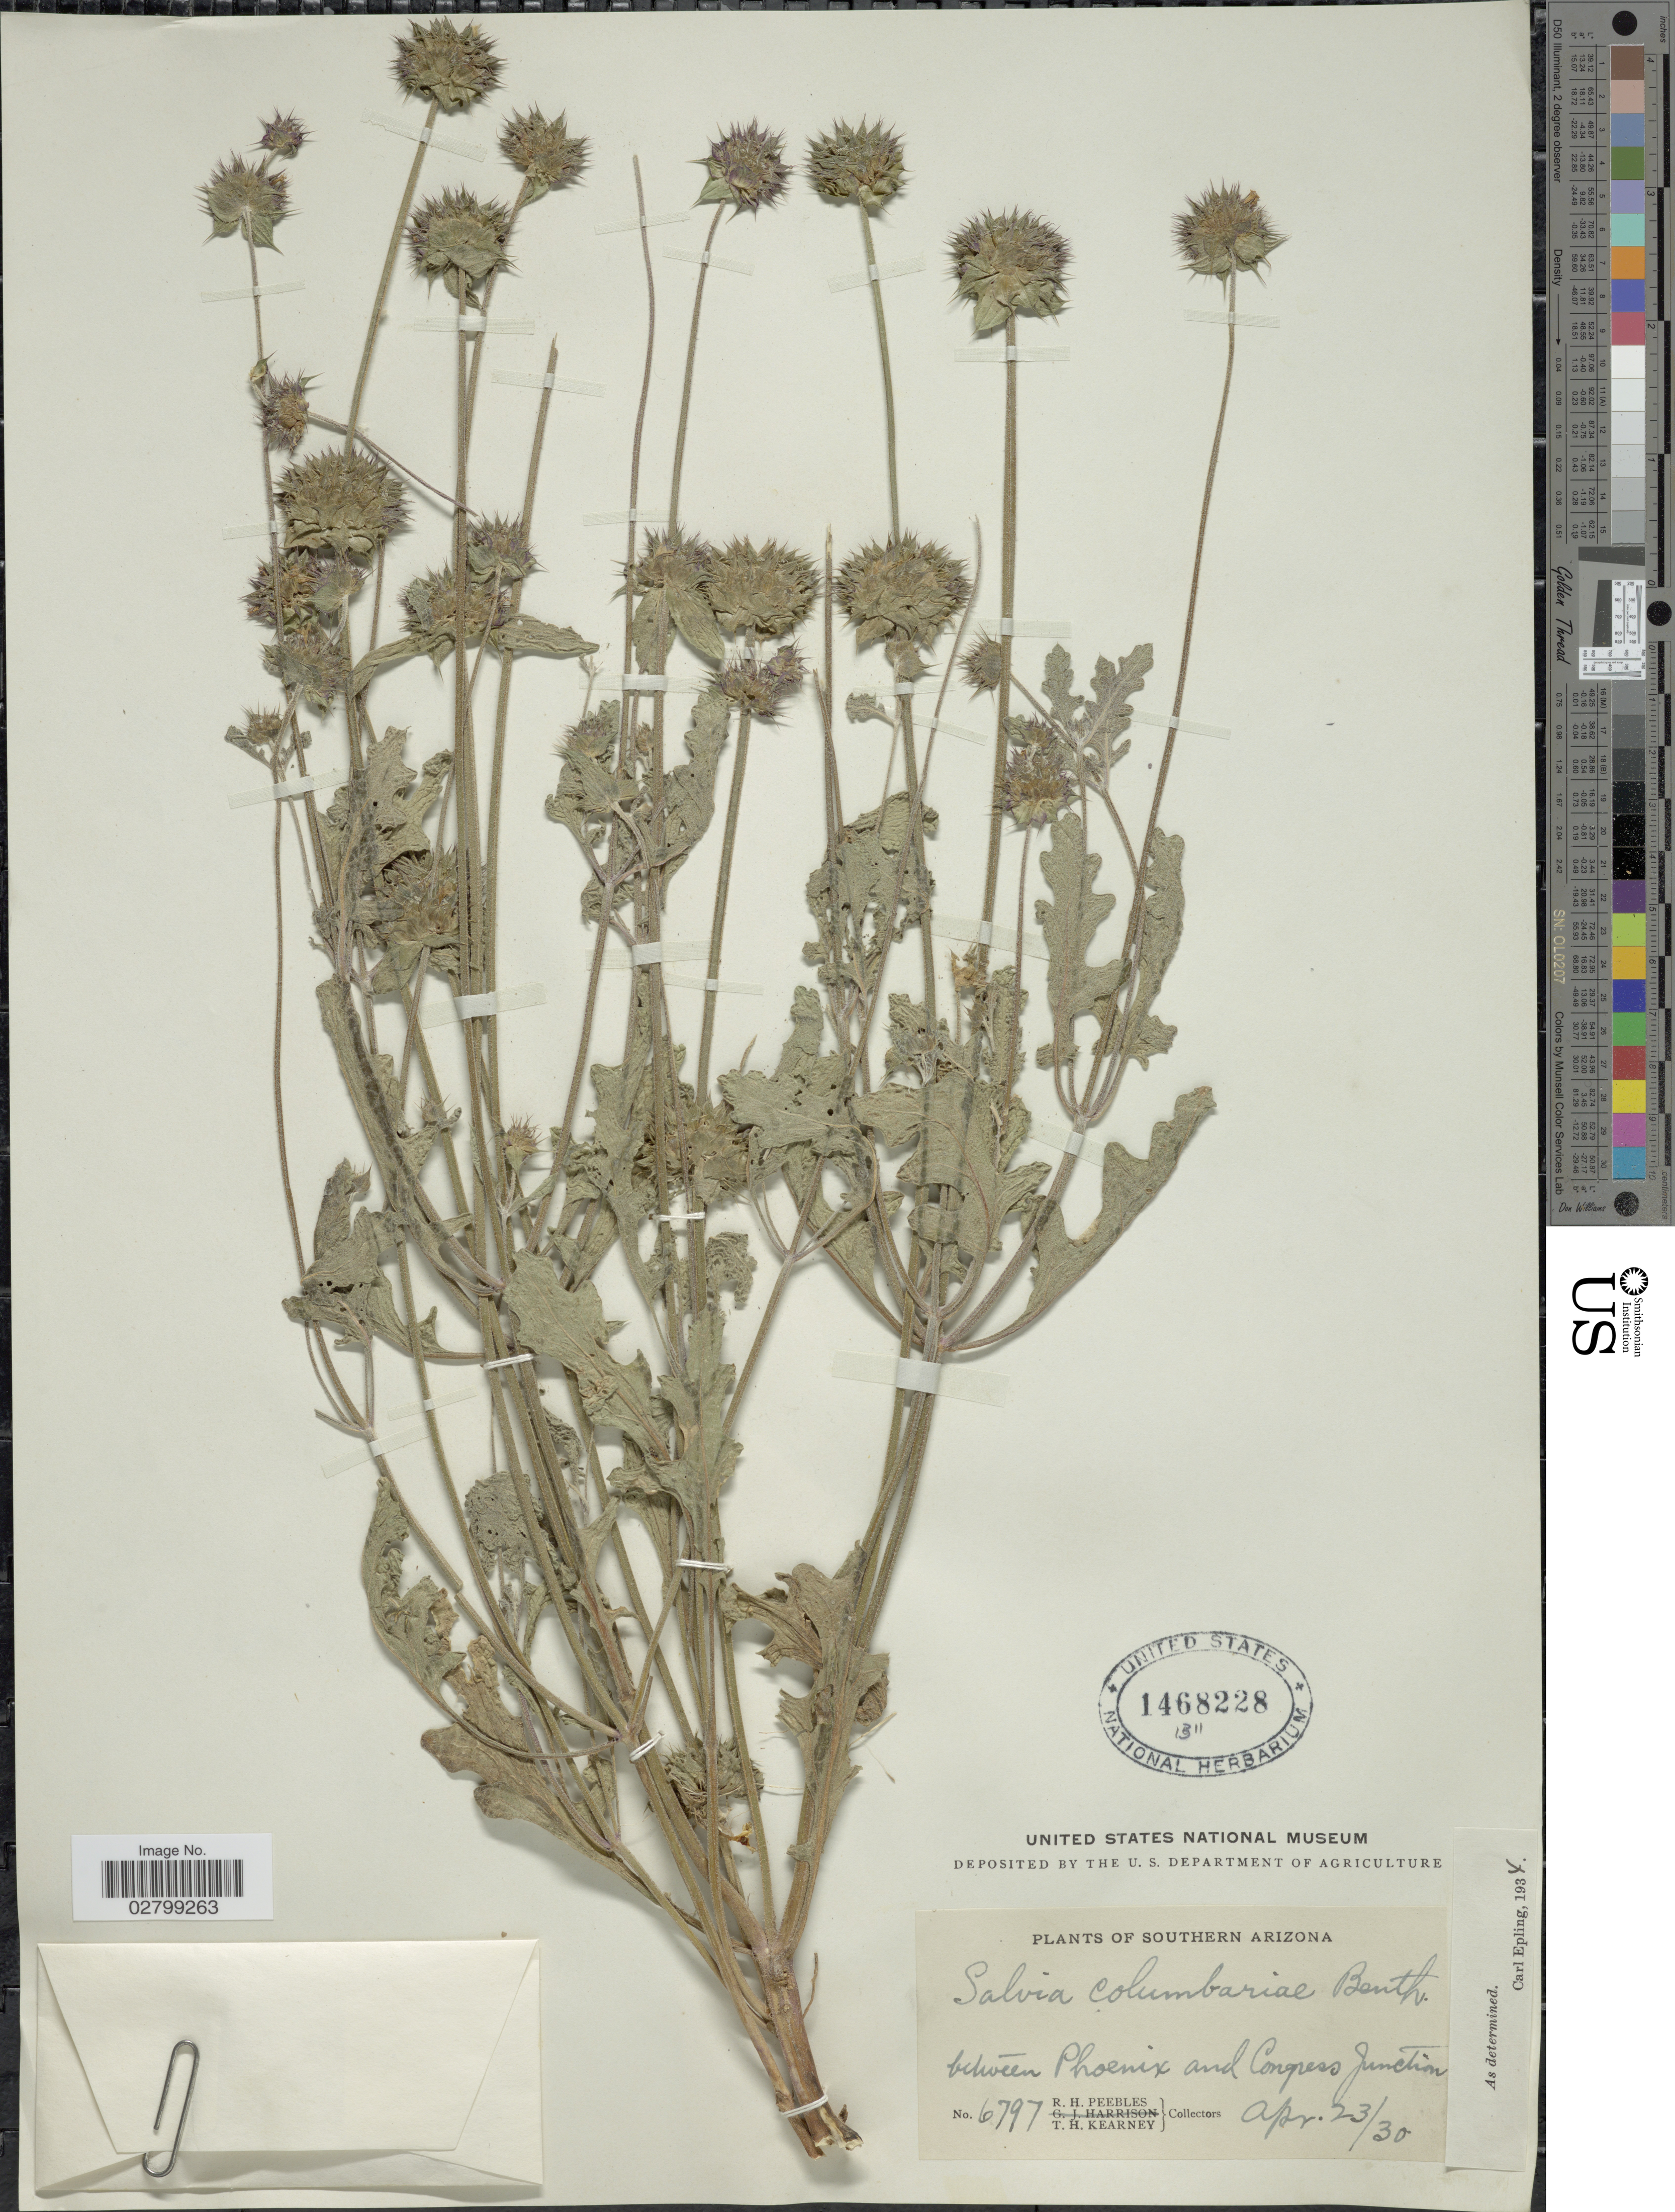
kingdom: Plantae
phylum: Tracheophyta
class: Magnoliopsida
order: Lamiales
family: Lamiaceae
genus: Salvia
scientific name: Salvia columbariae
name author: Benth.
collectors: R. H. Peebles & T. H. Kearney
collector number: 6797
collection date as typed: Transcribed d/m/y: 23/4/30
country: United States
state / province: Arizona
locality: Southern Arizona, between Phoenix and Congress Junction.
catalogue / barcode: US 1468228